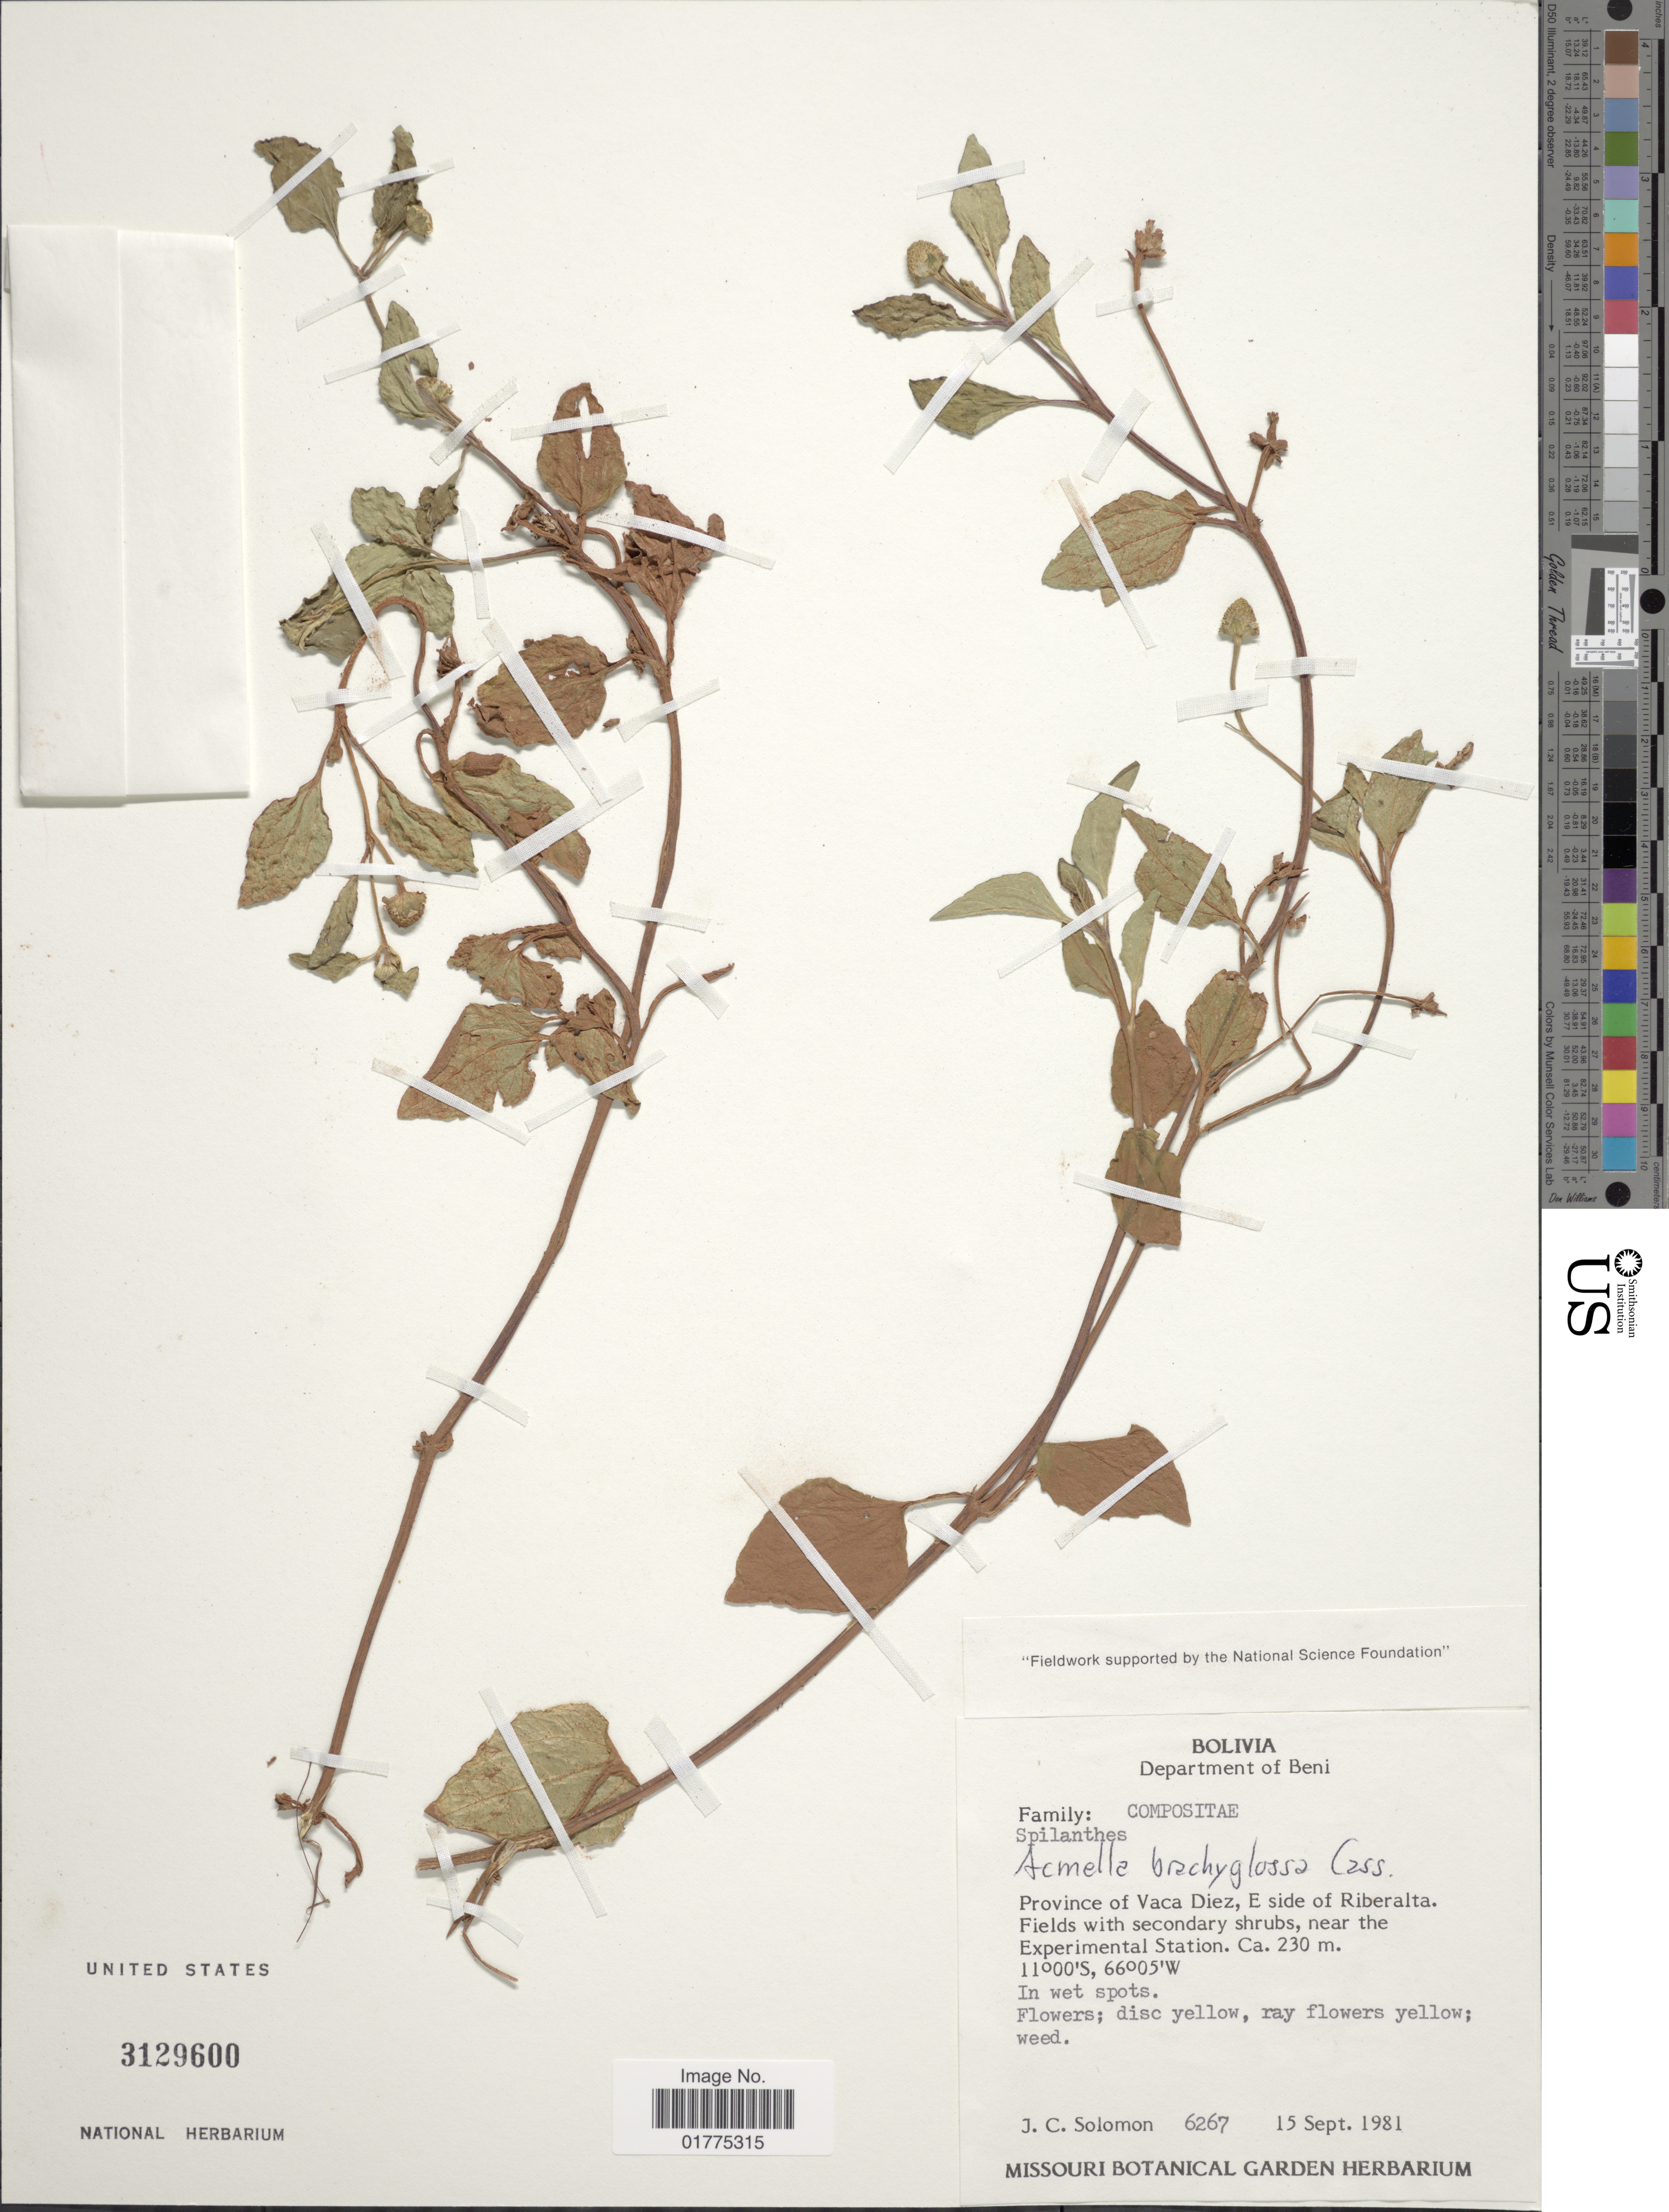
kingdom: Plantae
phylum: Tracheophyta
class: Magnoliopsida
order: Asterales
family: Asteraceae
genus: Acmella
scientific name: Acmella brachyglossa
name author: Cass.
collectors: J. C. Solomon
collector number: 6267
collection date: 1981-09-15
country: Bolivia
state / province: Beni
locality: Department of Beni, Province of Vaca Diez, E side of Riberalta, Fields with secondary shrubs, near the Experimental Station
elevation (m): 230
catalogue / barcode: US 3129600